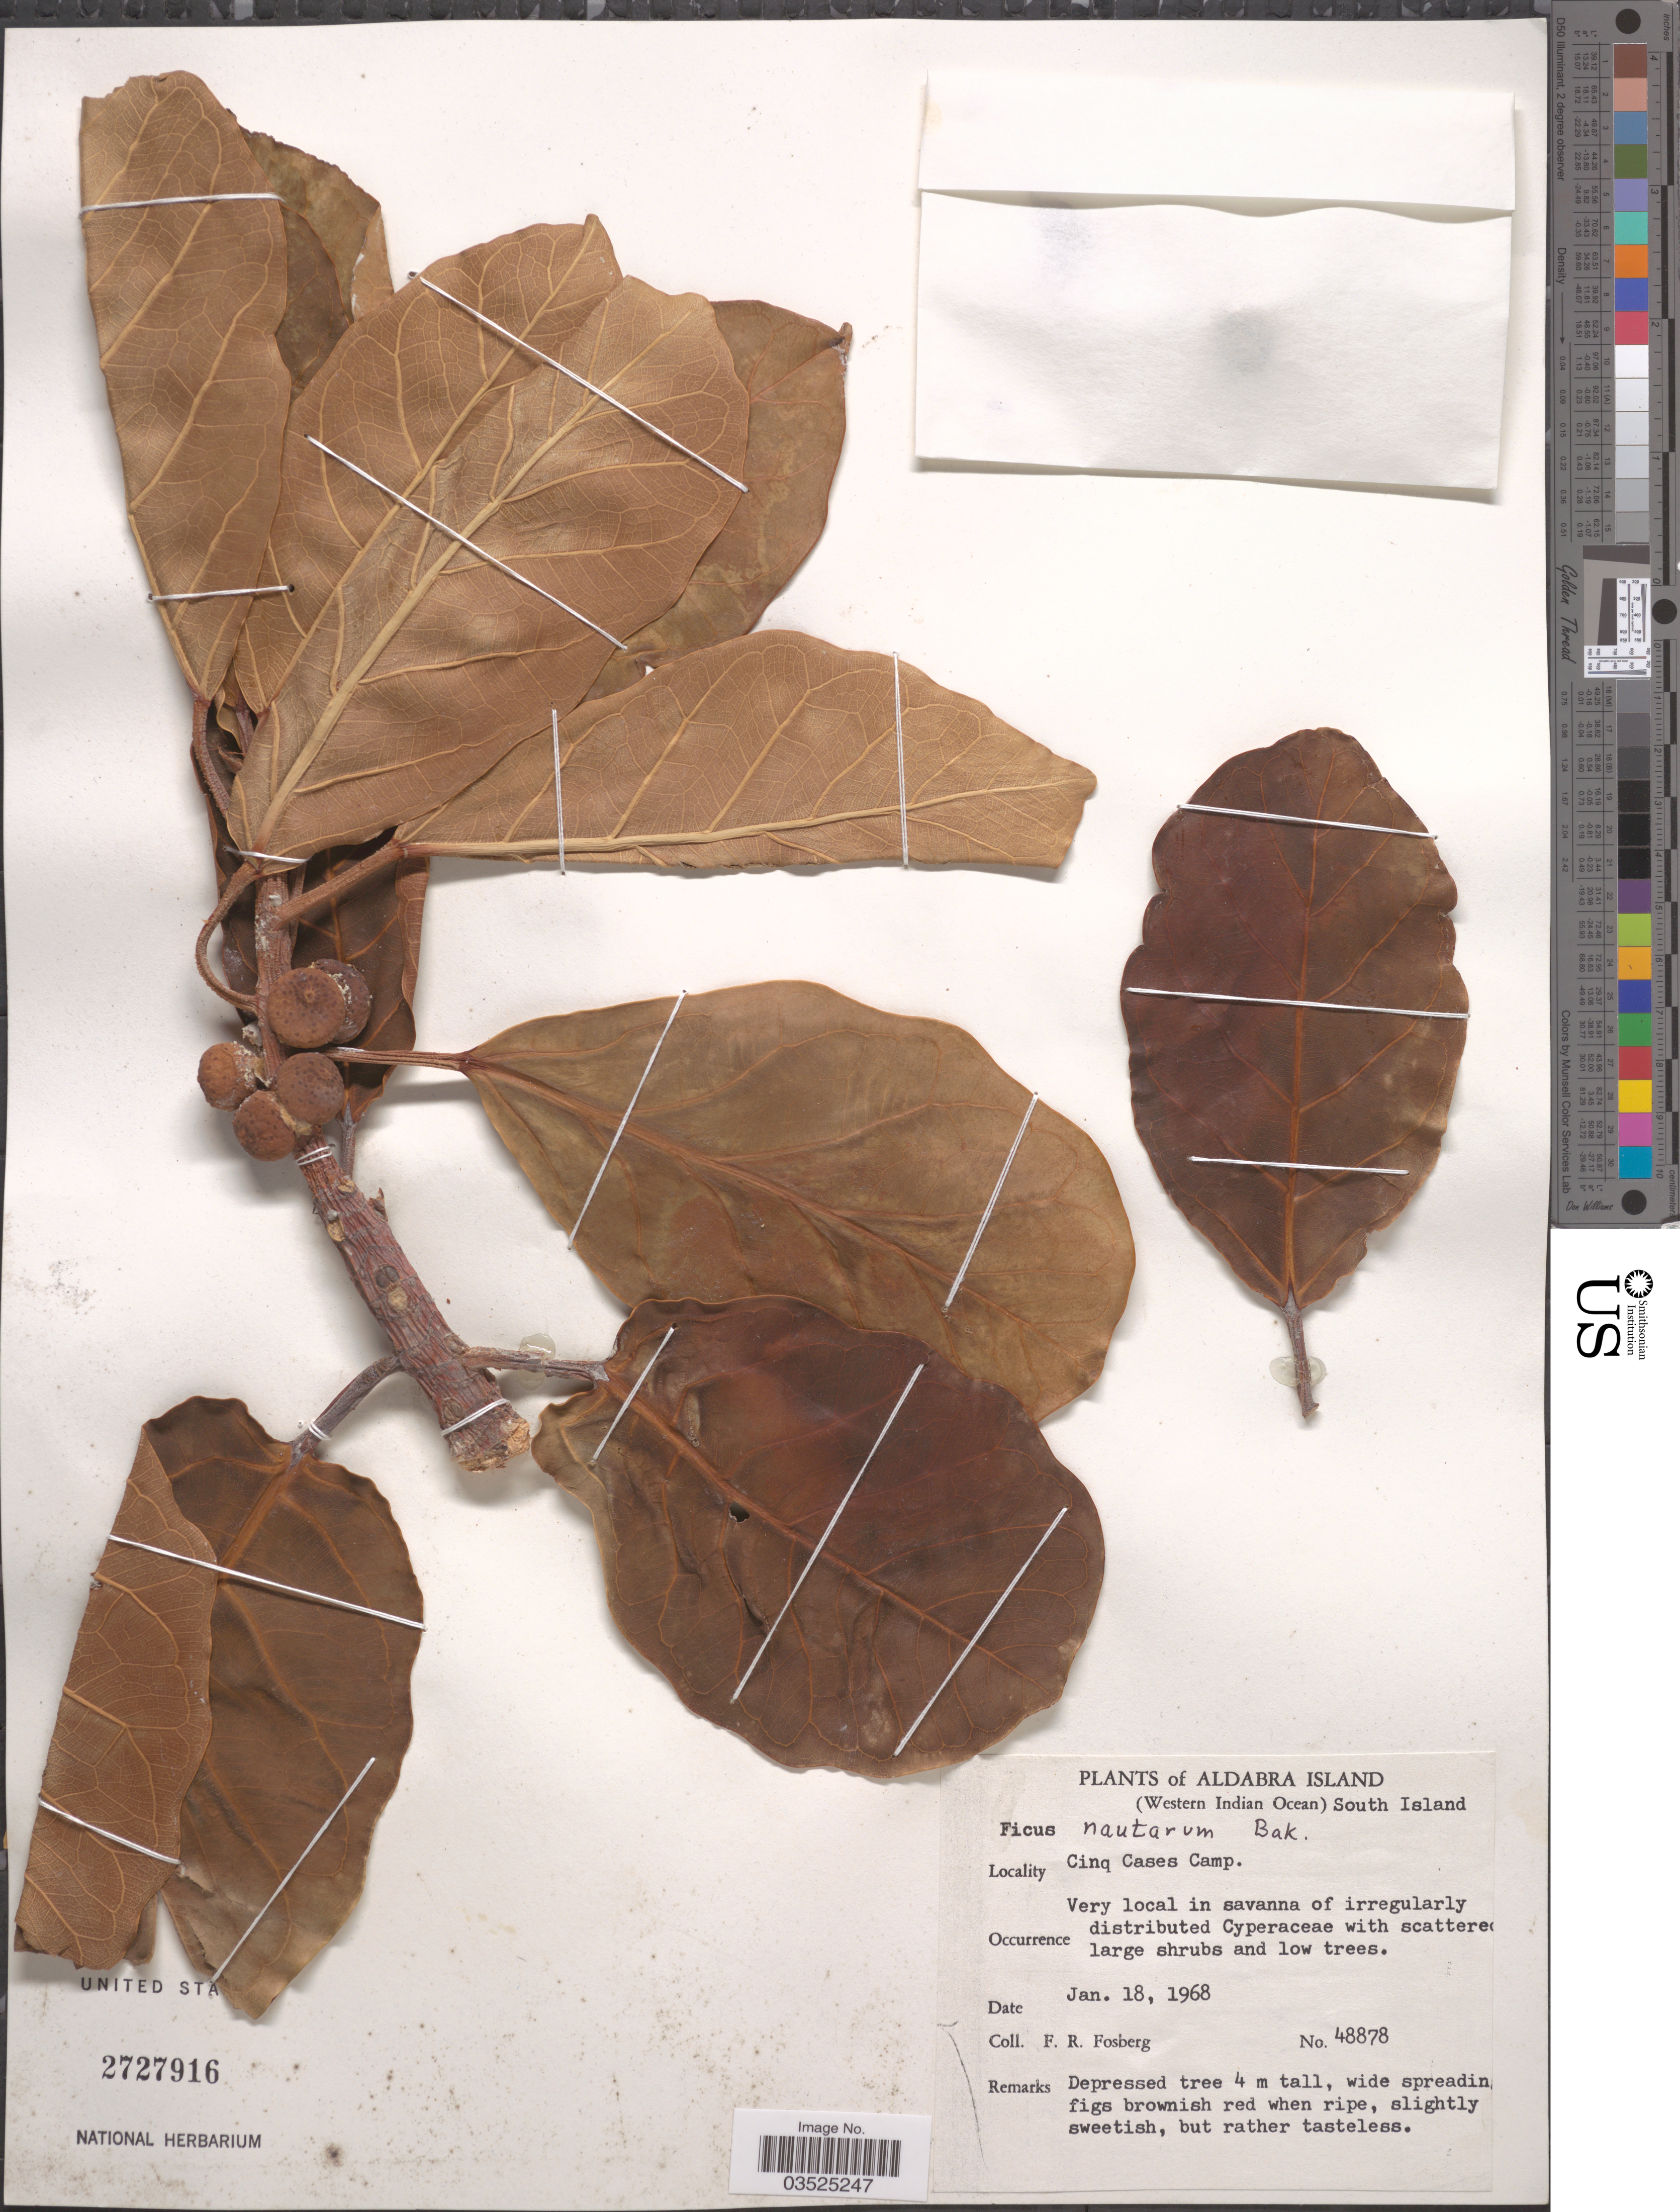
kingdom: Plantae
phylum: Tracheophyta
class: Magnoliopsida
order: Rosales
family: Moraceae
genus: Ficus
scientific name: Ficus nautarum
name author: Baker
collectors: F. R. Fosberg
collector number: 48878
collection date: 1968-01-18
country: Seychelles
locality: Aldabra Island. (Western Indian Ocean) South Island. Cinq Cases Camp.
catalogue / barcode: US 2727916